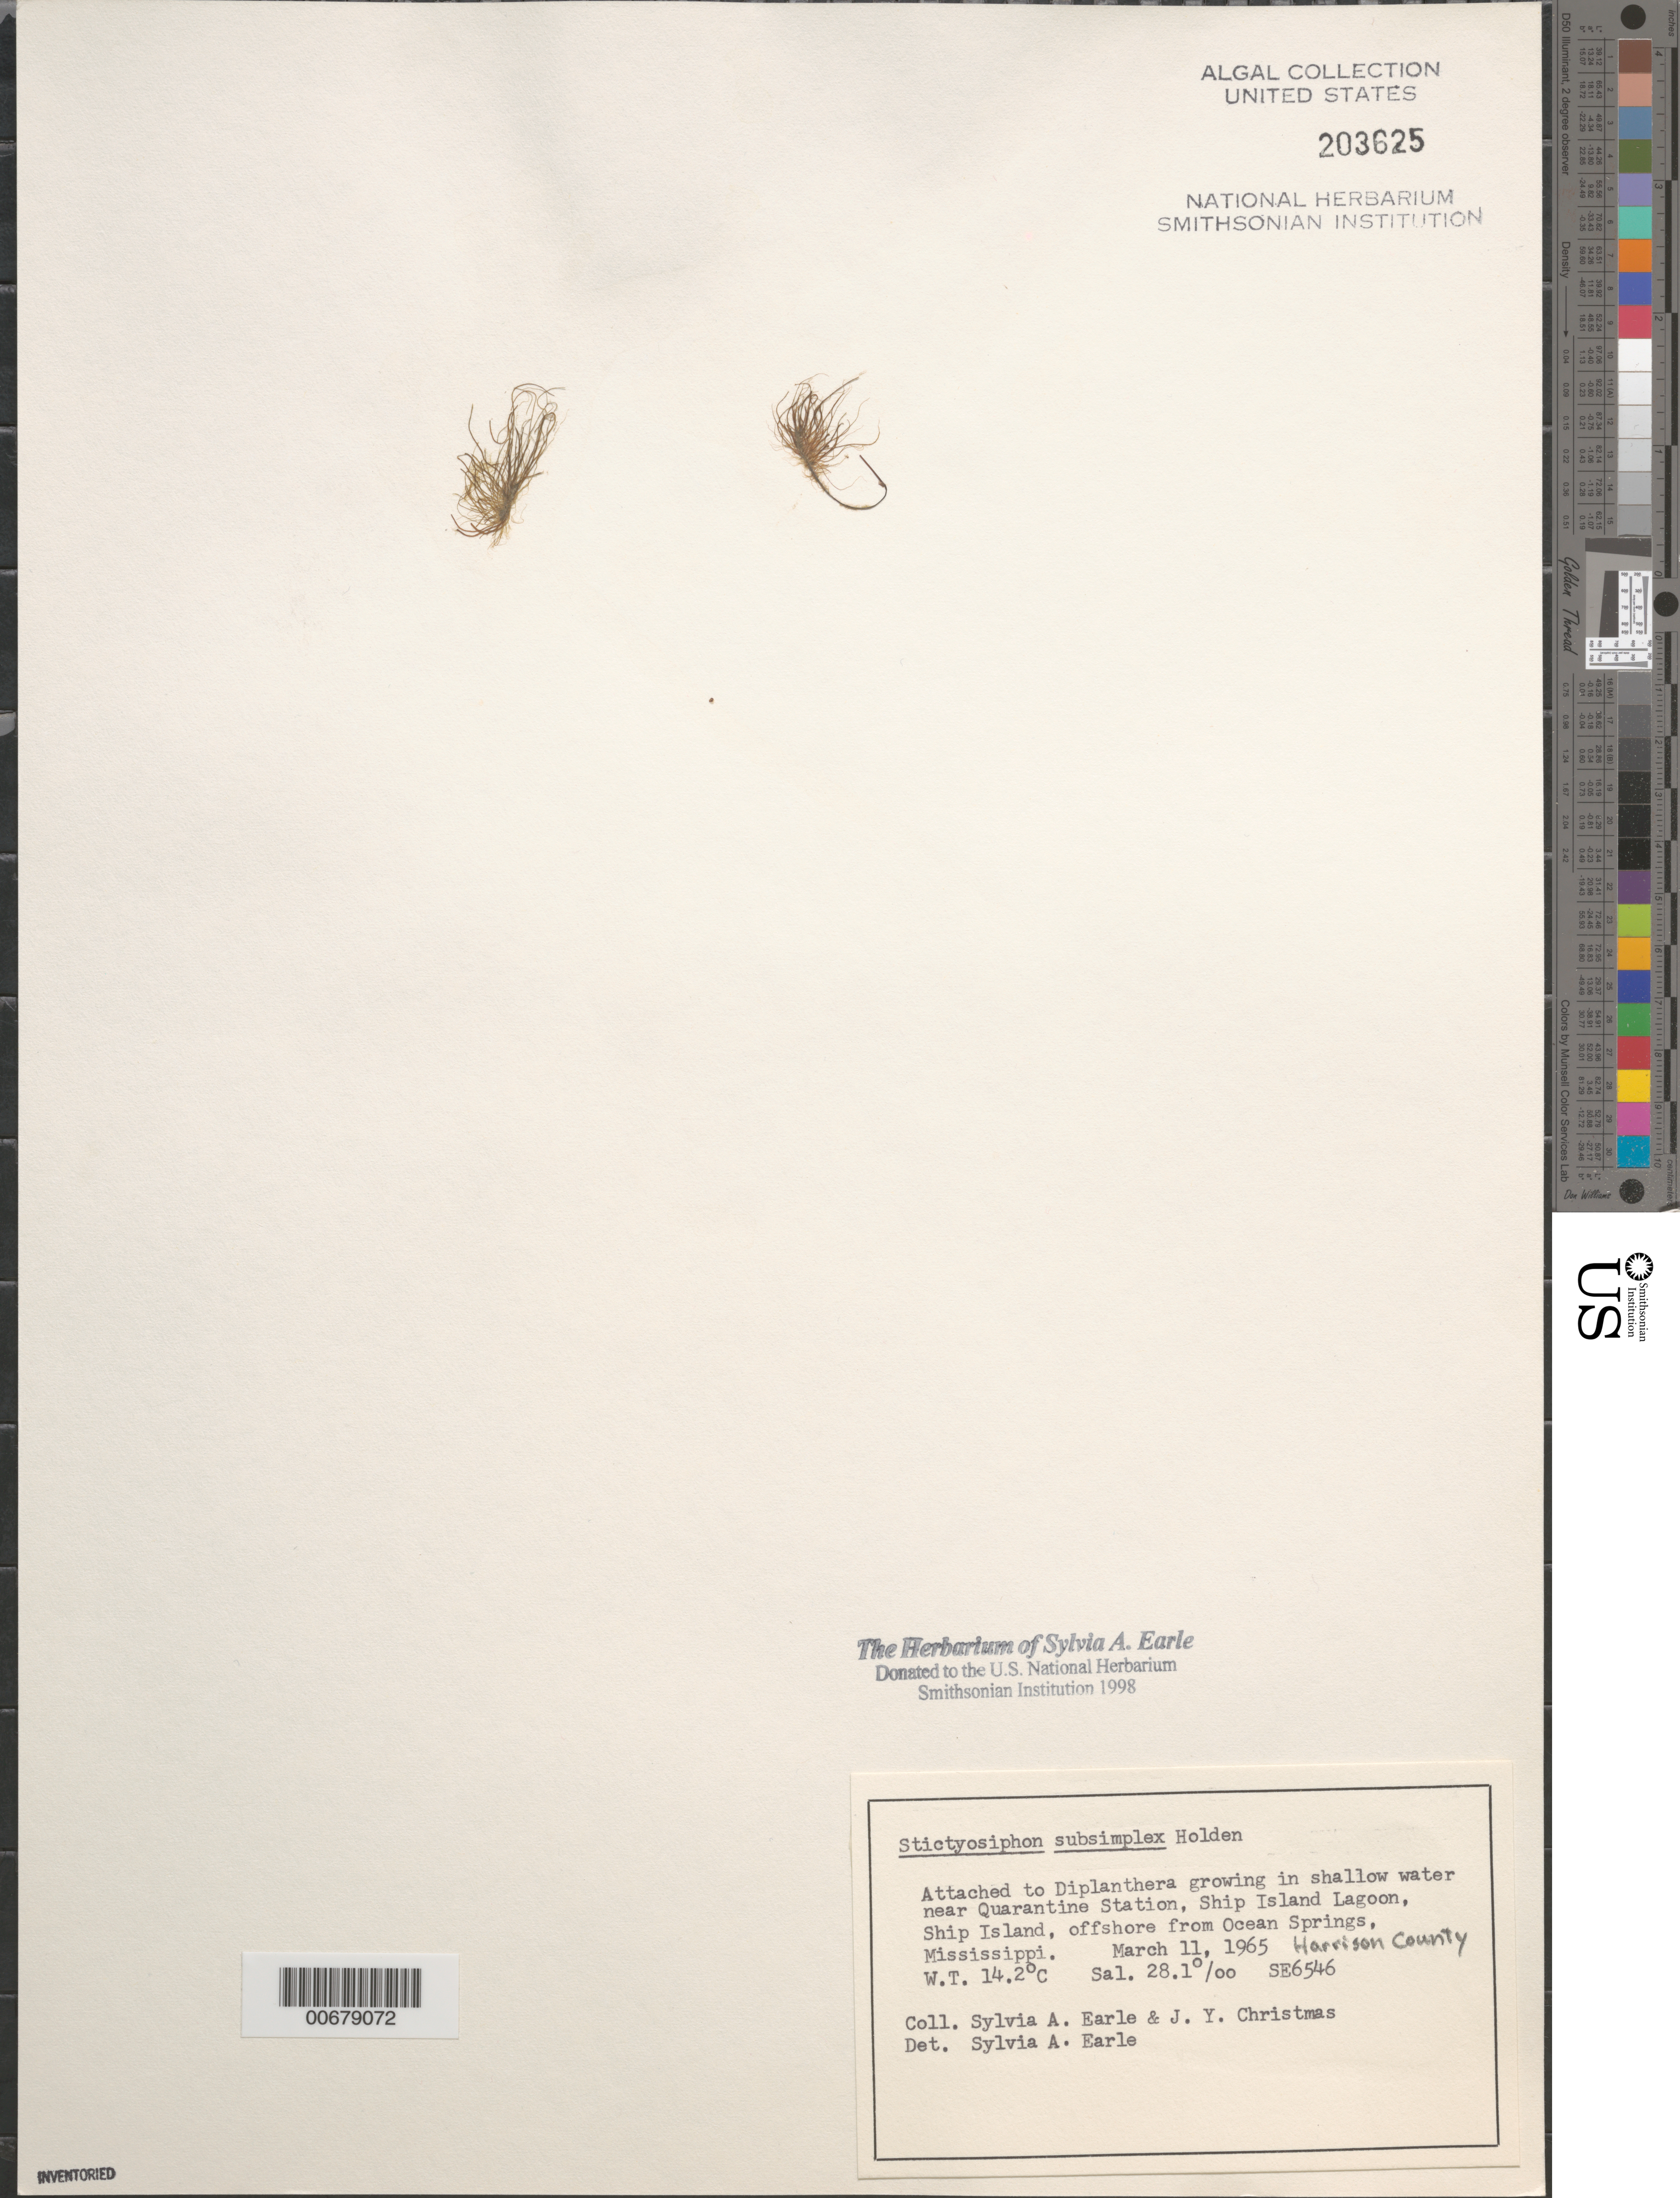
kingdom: Chromista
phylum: Ochrophyta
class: Phaeophyceae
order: Ectocarpales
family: Chordariaceae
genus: Stictyosiphon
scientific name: Stictyosiphon subsimplex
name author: I. Holden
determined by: Earle, S. A.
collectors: S. A. Earle & J. Christmas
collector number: SE 6546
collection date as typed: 11 Mar 1965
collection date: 1965-03-11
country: United States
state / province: Mississippi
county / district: Harrison County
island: Ship Island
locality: Ship Island Lagoon, off Ocean Springs, near Quarantine Station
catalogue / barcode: US 203625